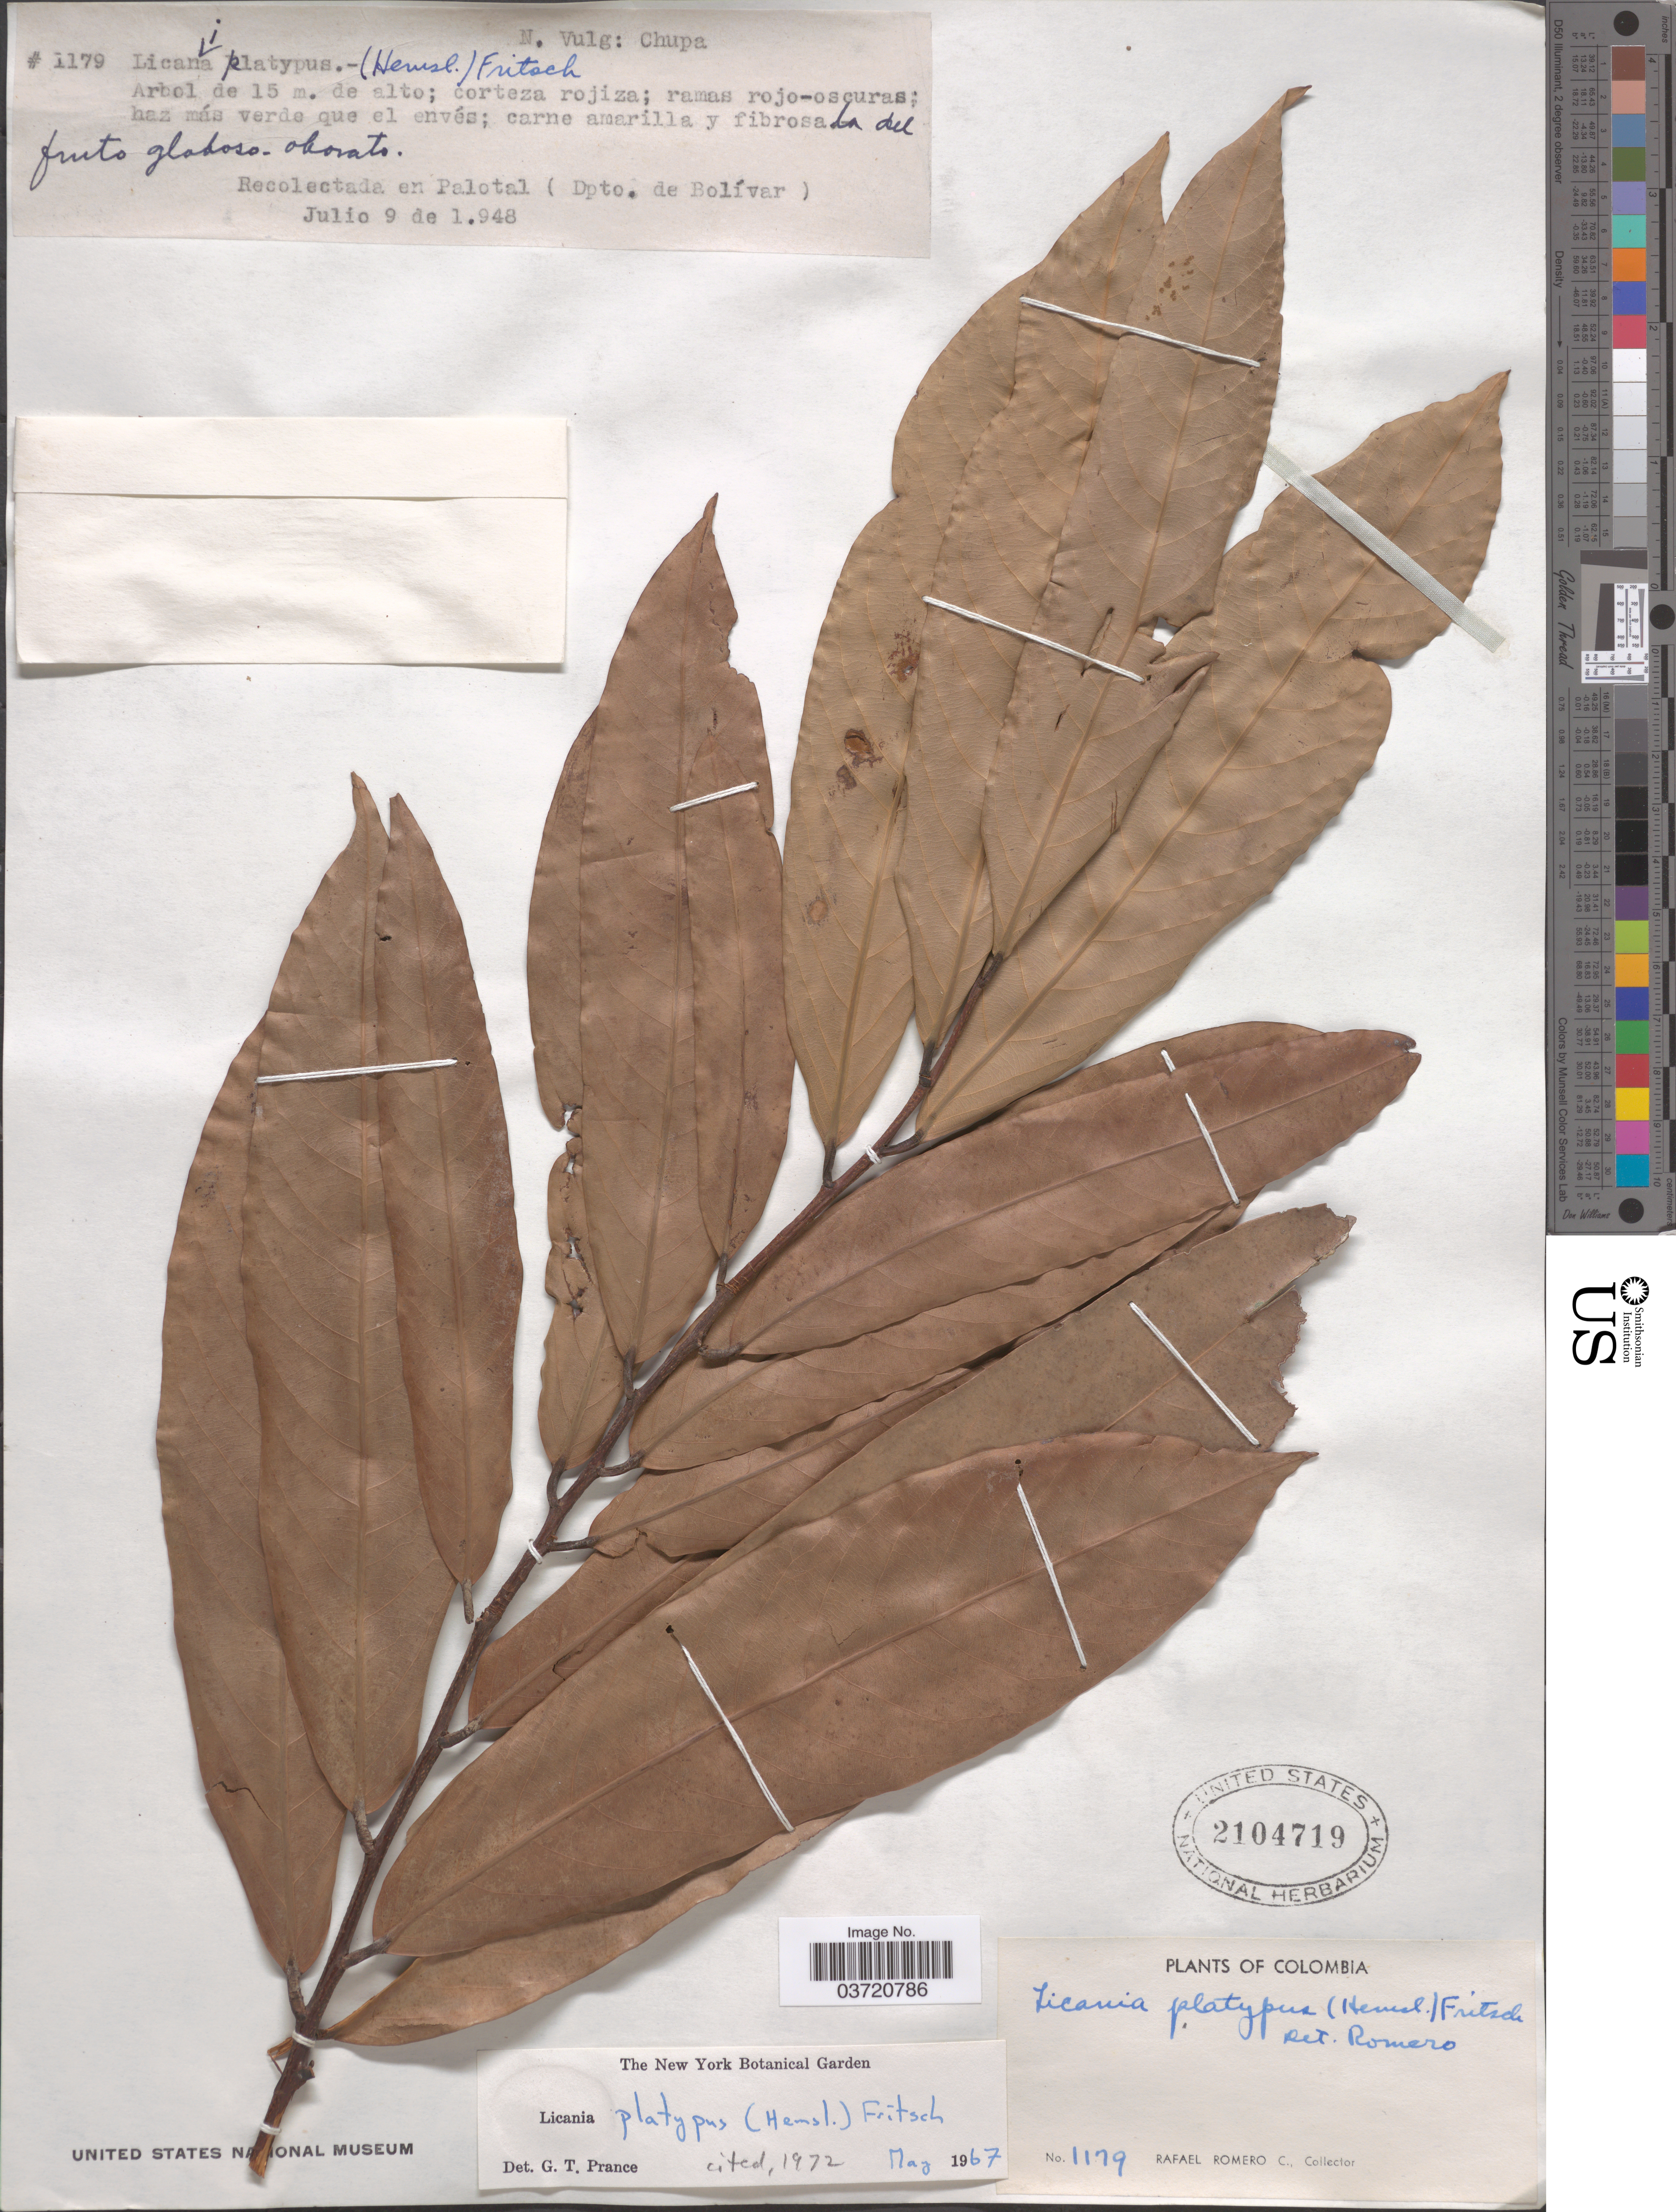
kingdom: Plantae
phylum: Tracheophyta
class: Magnoliopsida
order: Malpighiales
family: Chrysobalanaceae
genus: Moquilea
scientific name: Moquilea platypus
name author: Hemsl.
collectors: R. Romero Castañeda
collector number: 1179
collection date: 1948-07-09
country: Colombia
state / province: Bolívar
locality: Palotal (Dpto. Bolívar).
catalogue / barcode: US 2104719